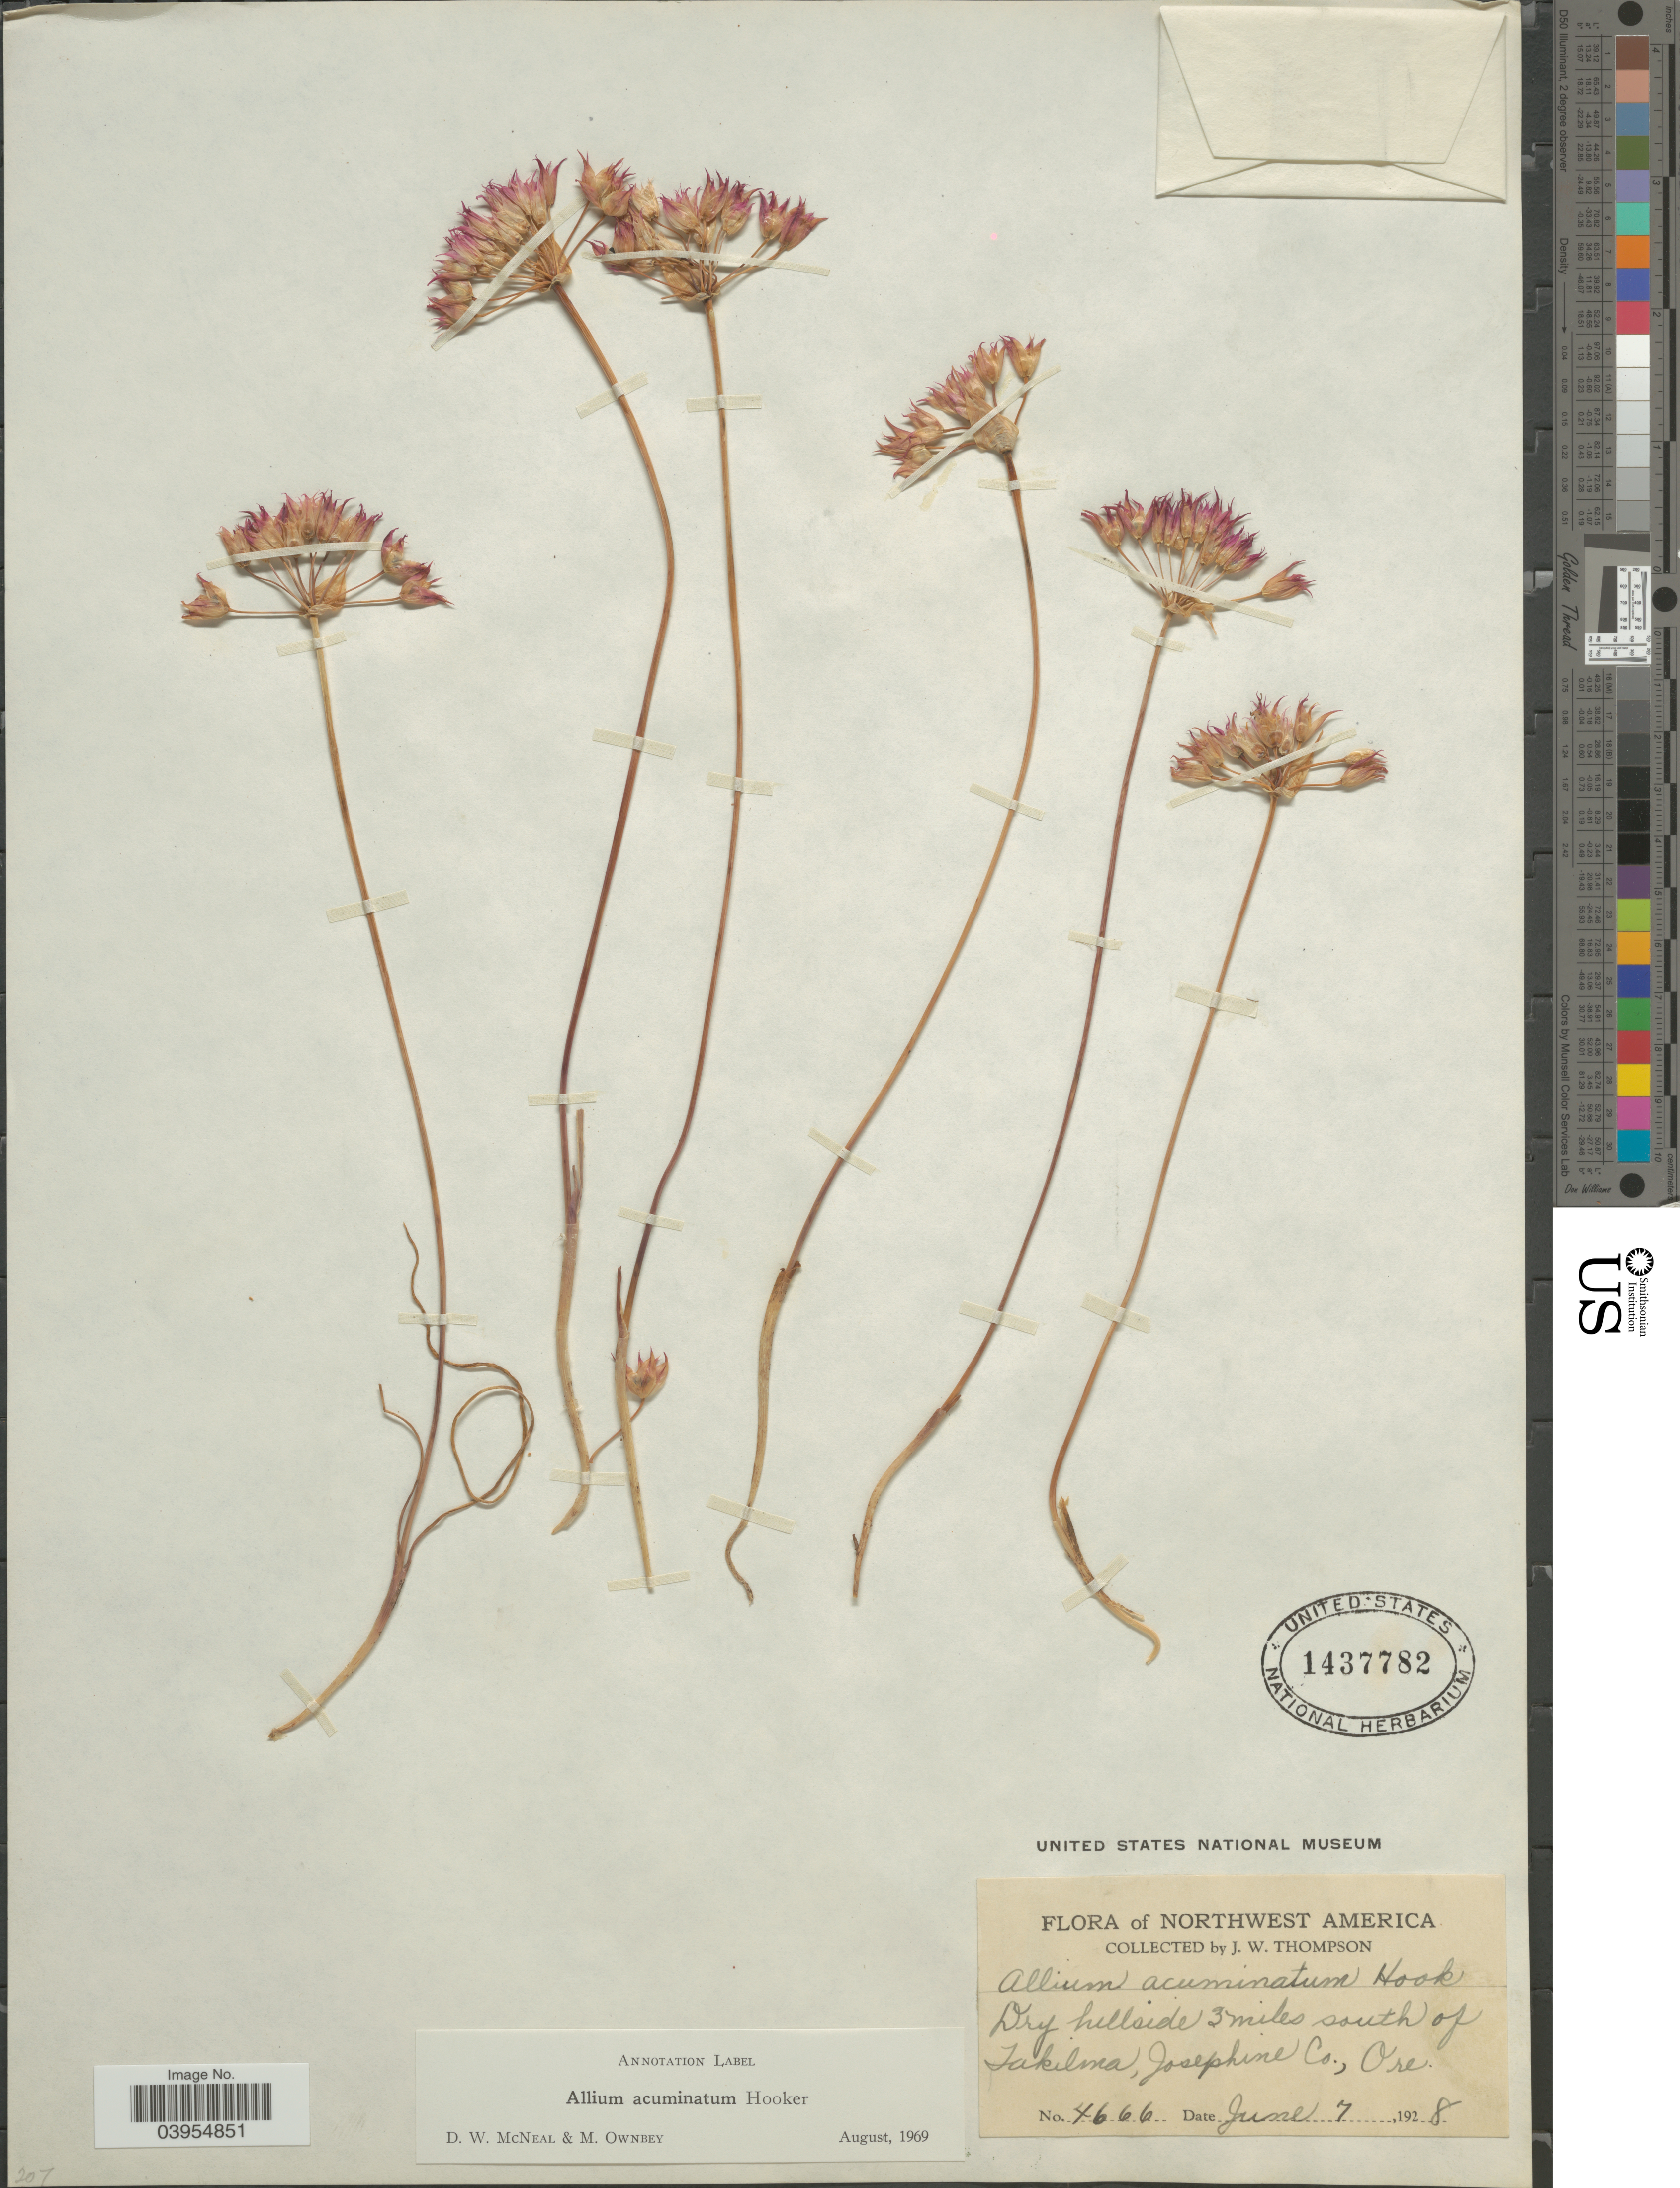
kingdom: Plantae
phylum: Tracheophyta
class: Liliopsida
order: Asparagales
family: Amaryllidaceae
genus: Allium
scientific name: Allium acuminatum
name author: Hook.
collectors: J. Thompson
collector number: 4666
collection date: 1928-06-07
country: United States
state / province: Oregon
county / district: Josephine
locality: Northwest America. Dry hillside, 3 miles south of Takilma, Josephine Co.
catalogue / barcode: US 1437782